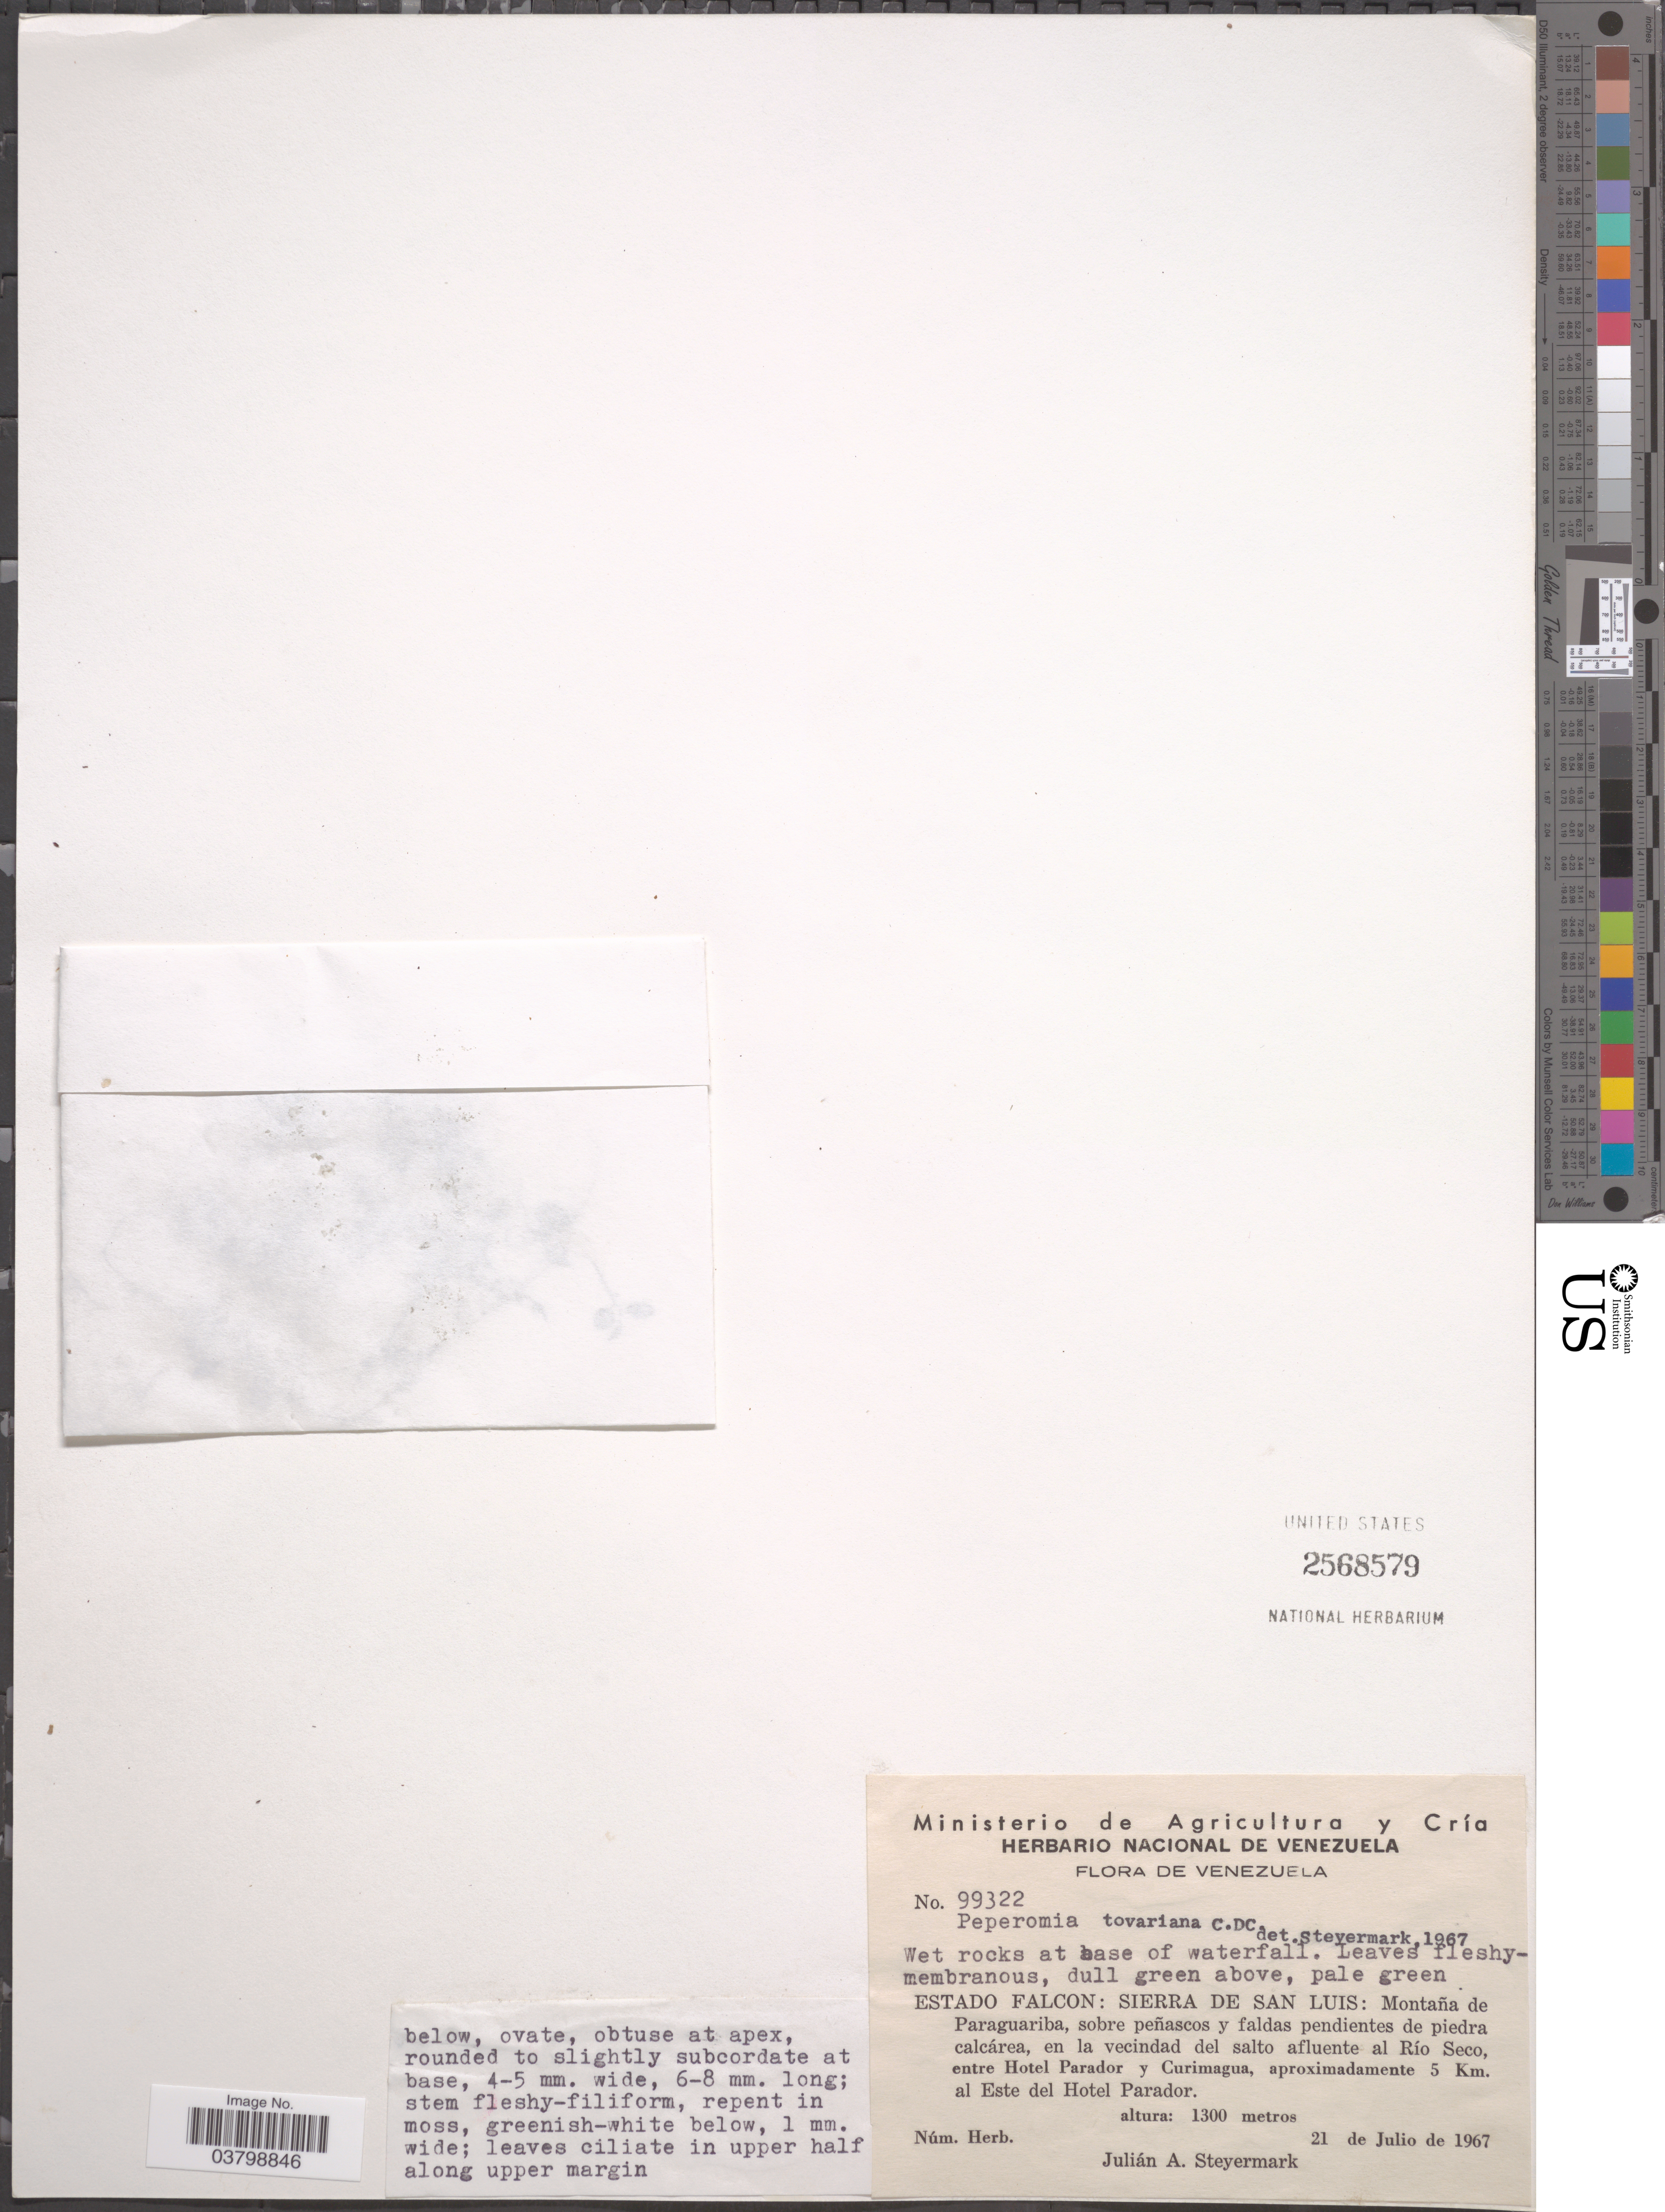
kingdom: Plantae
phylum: Tracheophyta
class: Magnoliopsida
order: Piperales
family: Piperaceae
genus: Peperomia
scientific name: Peperomia tovariana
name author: C. DC.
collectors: J. Steyermark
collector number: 99322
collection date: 1967-07-21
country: Venezuela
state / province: Falcon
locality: Sierra de San Luis: Montaña de Paraguariba, en la vecindad del salto afluente al Río Seco, entre Hotel Parador y Curimagua, aproximadamente 5 Km. al Este del Hotel Parador.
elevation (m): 1300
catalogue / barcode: US 2568579